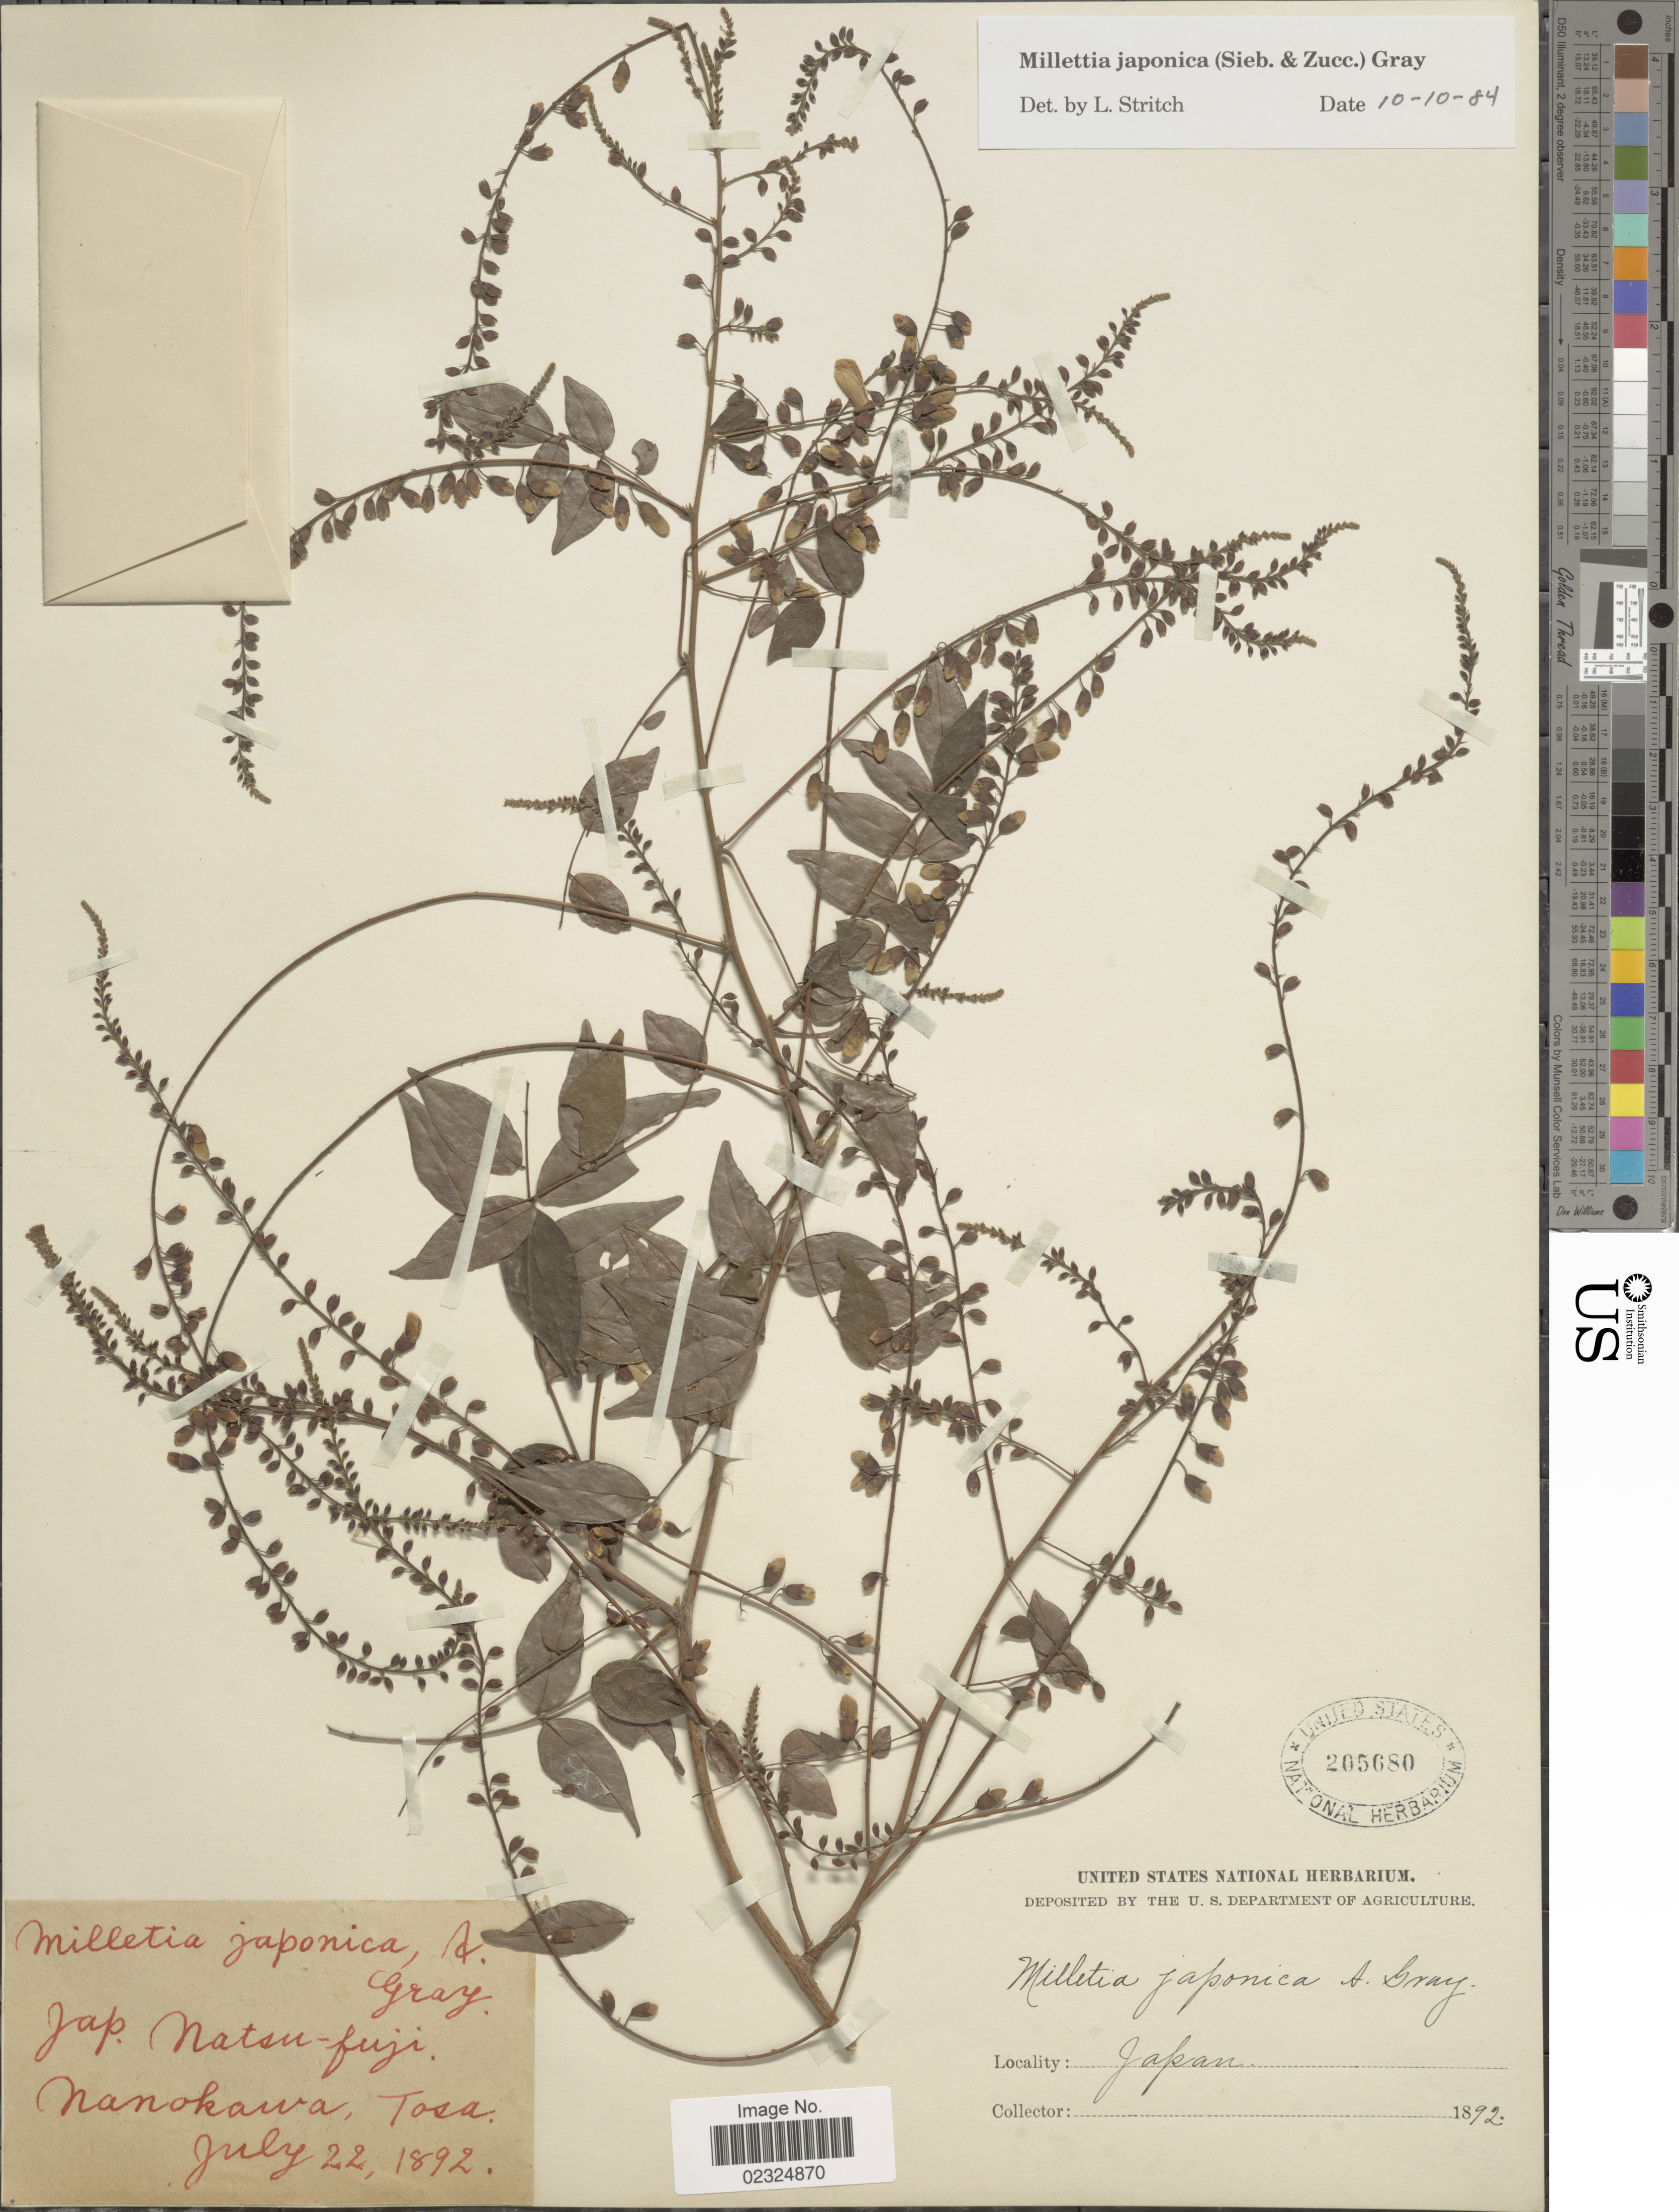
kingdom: Plantae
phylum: Tracheophyta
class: Magnoliopsida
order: Fabales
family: Fabaceae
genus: Wisteria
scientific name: Wisteria japonica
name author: Siebold & Zucc.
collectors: ex herb. United States National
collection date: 1892-07-22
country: Japan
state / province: Koti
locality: Nanokawa, Tosa.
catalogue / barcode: US 205680